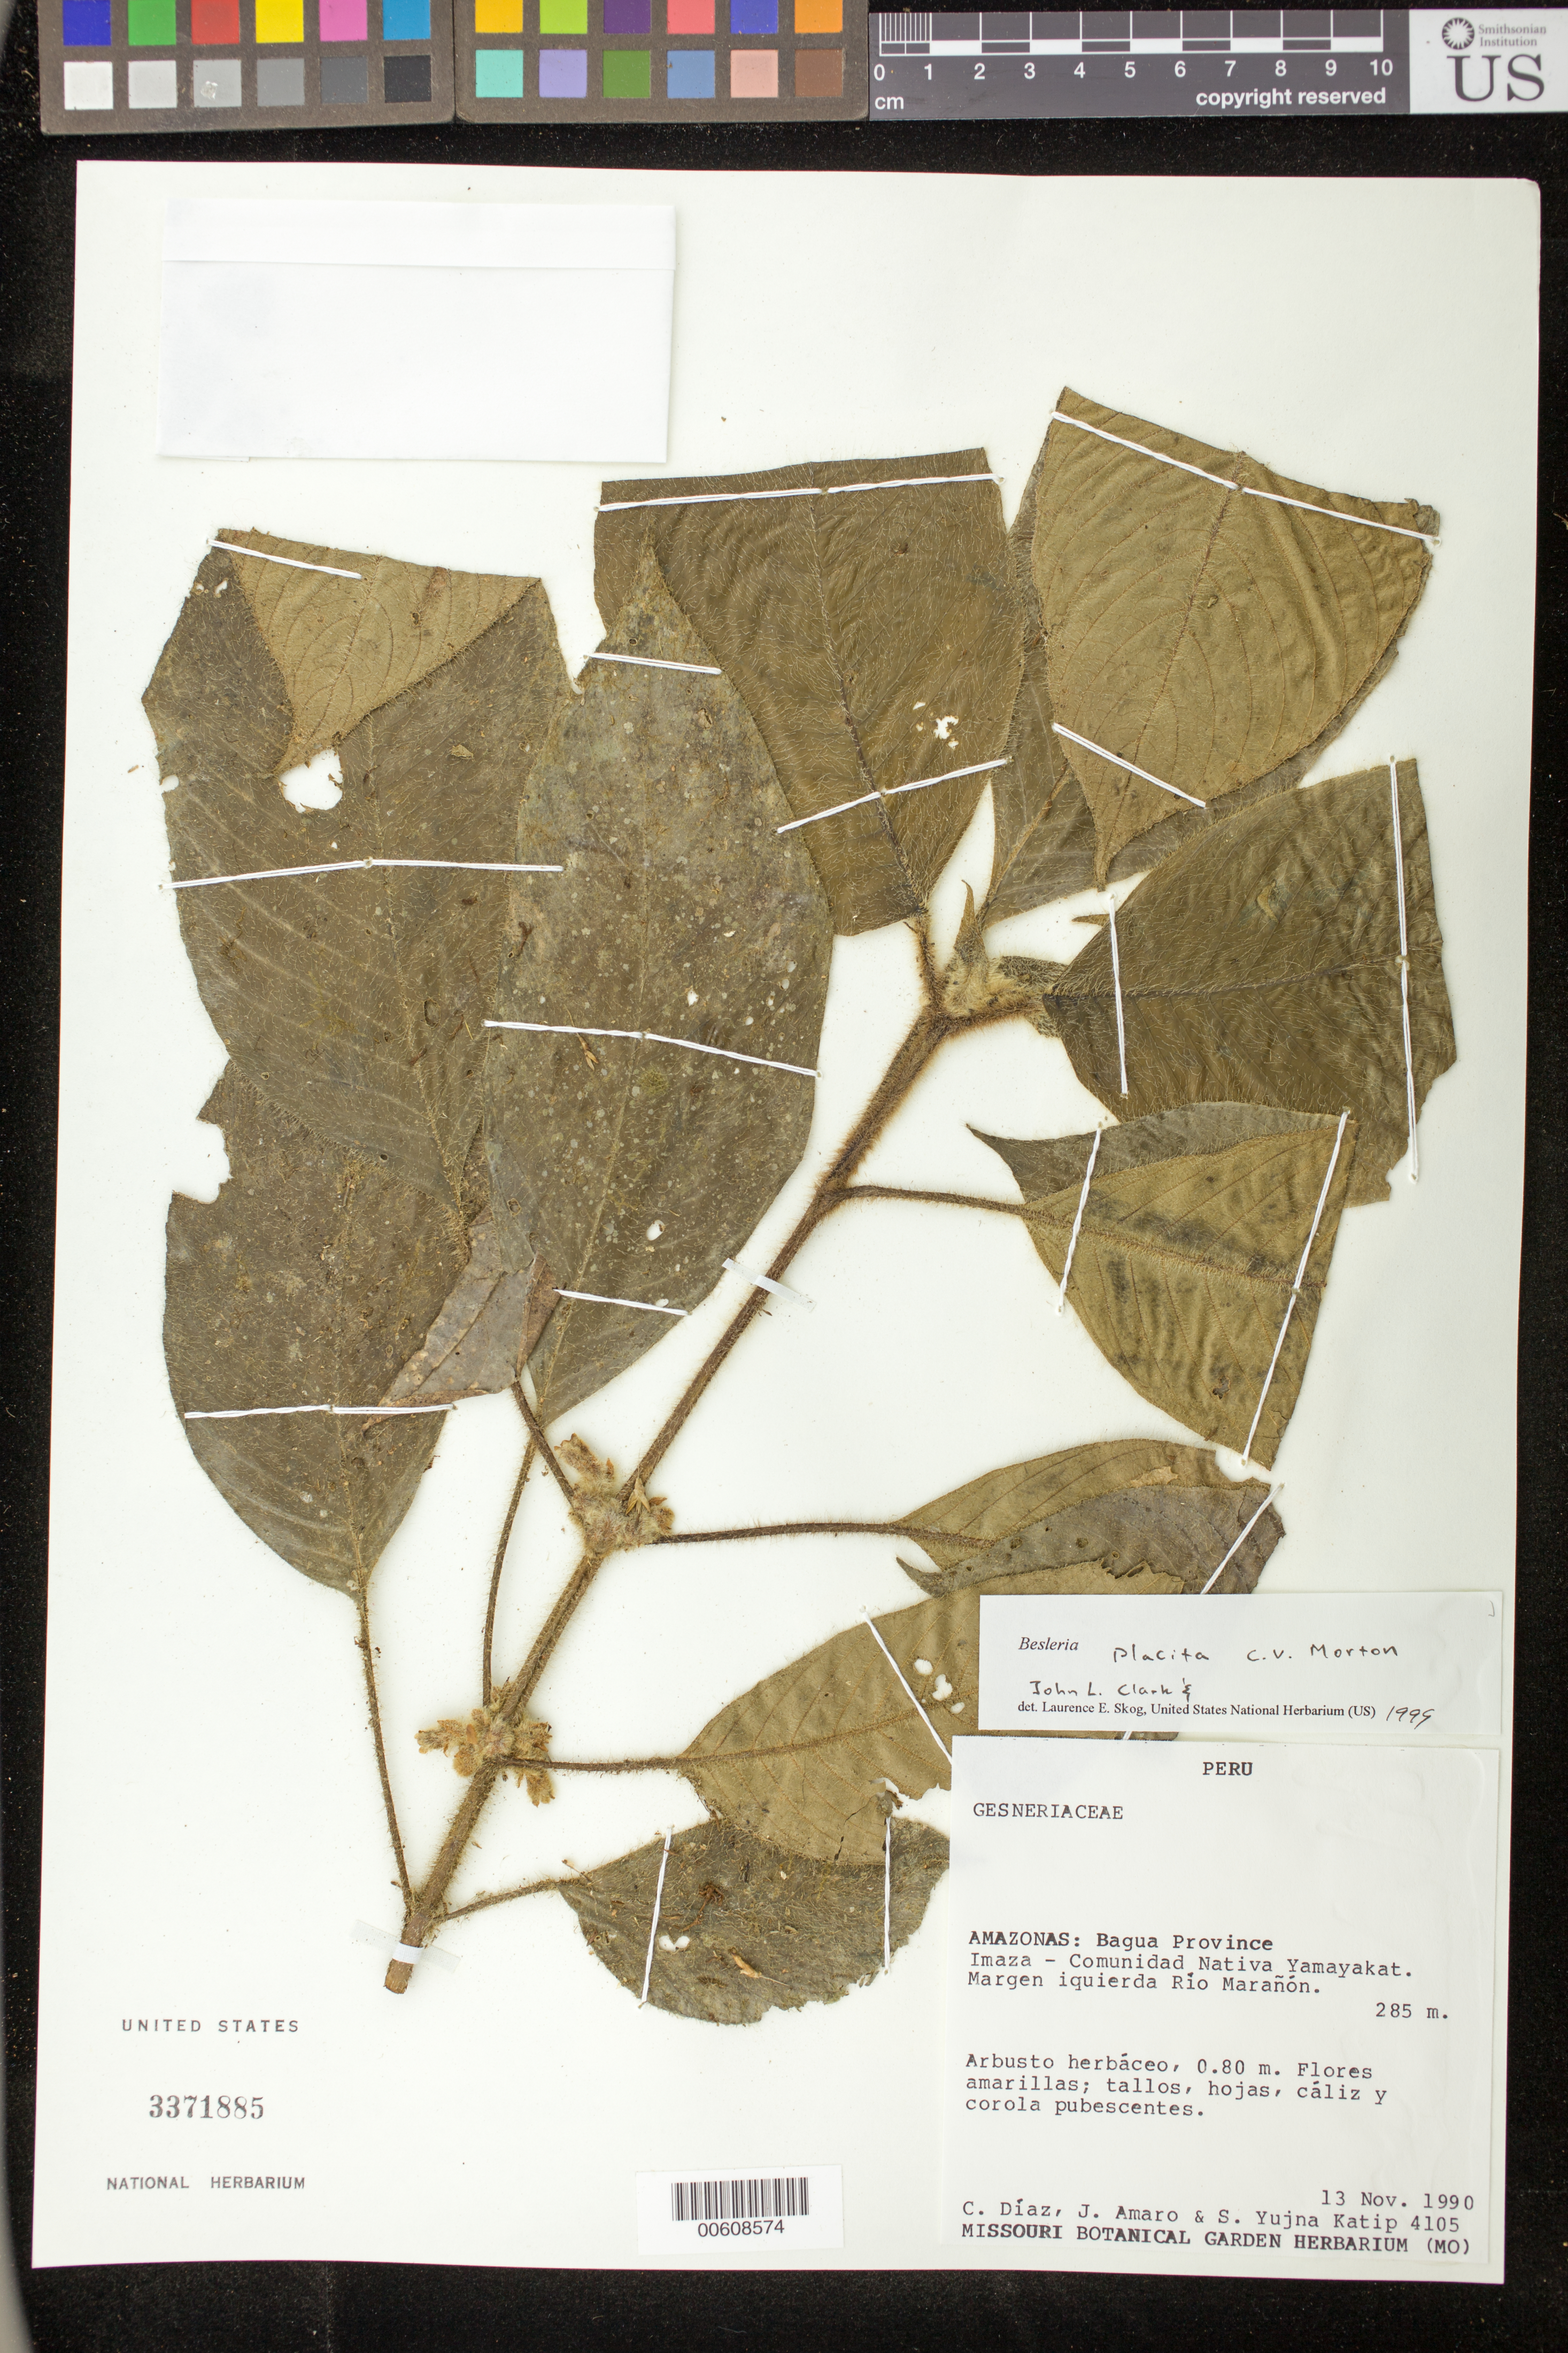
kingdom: Plantae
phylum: Tracheophyta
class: Magnoliopsida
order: Lamiales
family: Gesneriaceae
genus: Besleria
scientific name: Besleria placita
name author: C.V. Morton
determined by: Skog, Laurence E.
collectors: C. Díaz S., J. Amaro & S. Yujna Katip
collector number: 4105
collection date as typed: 13 Nov 1990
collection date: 1990-11-13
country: Peru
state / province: Amazonas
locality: Prov. Bagua; Imaza - Comunidad Nativa Yamayakat, margen izquierda Río Marañón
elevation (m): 285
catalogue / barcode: US 3371885